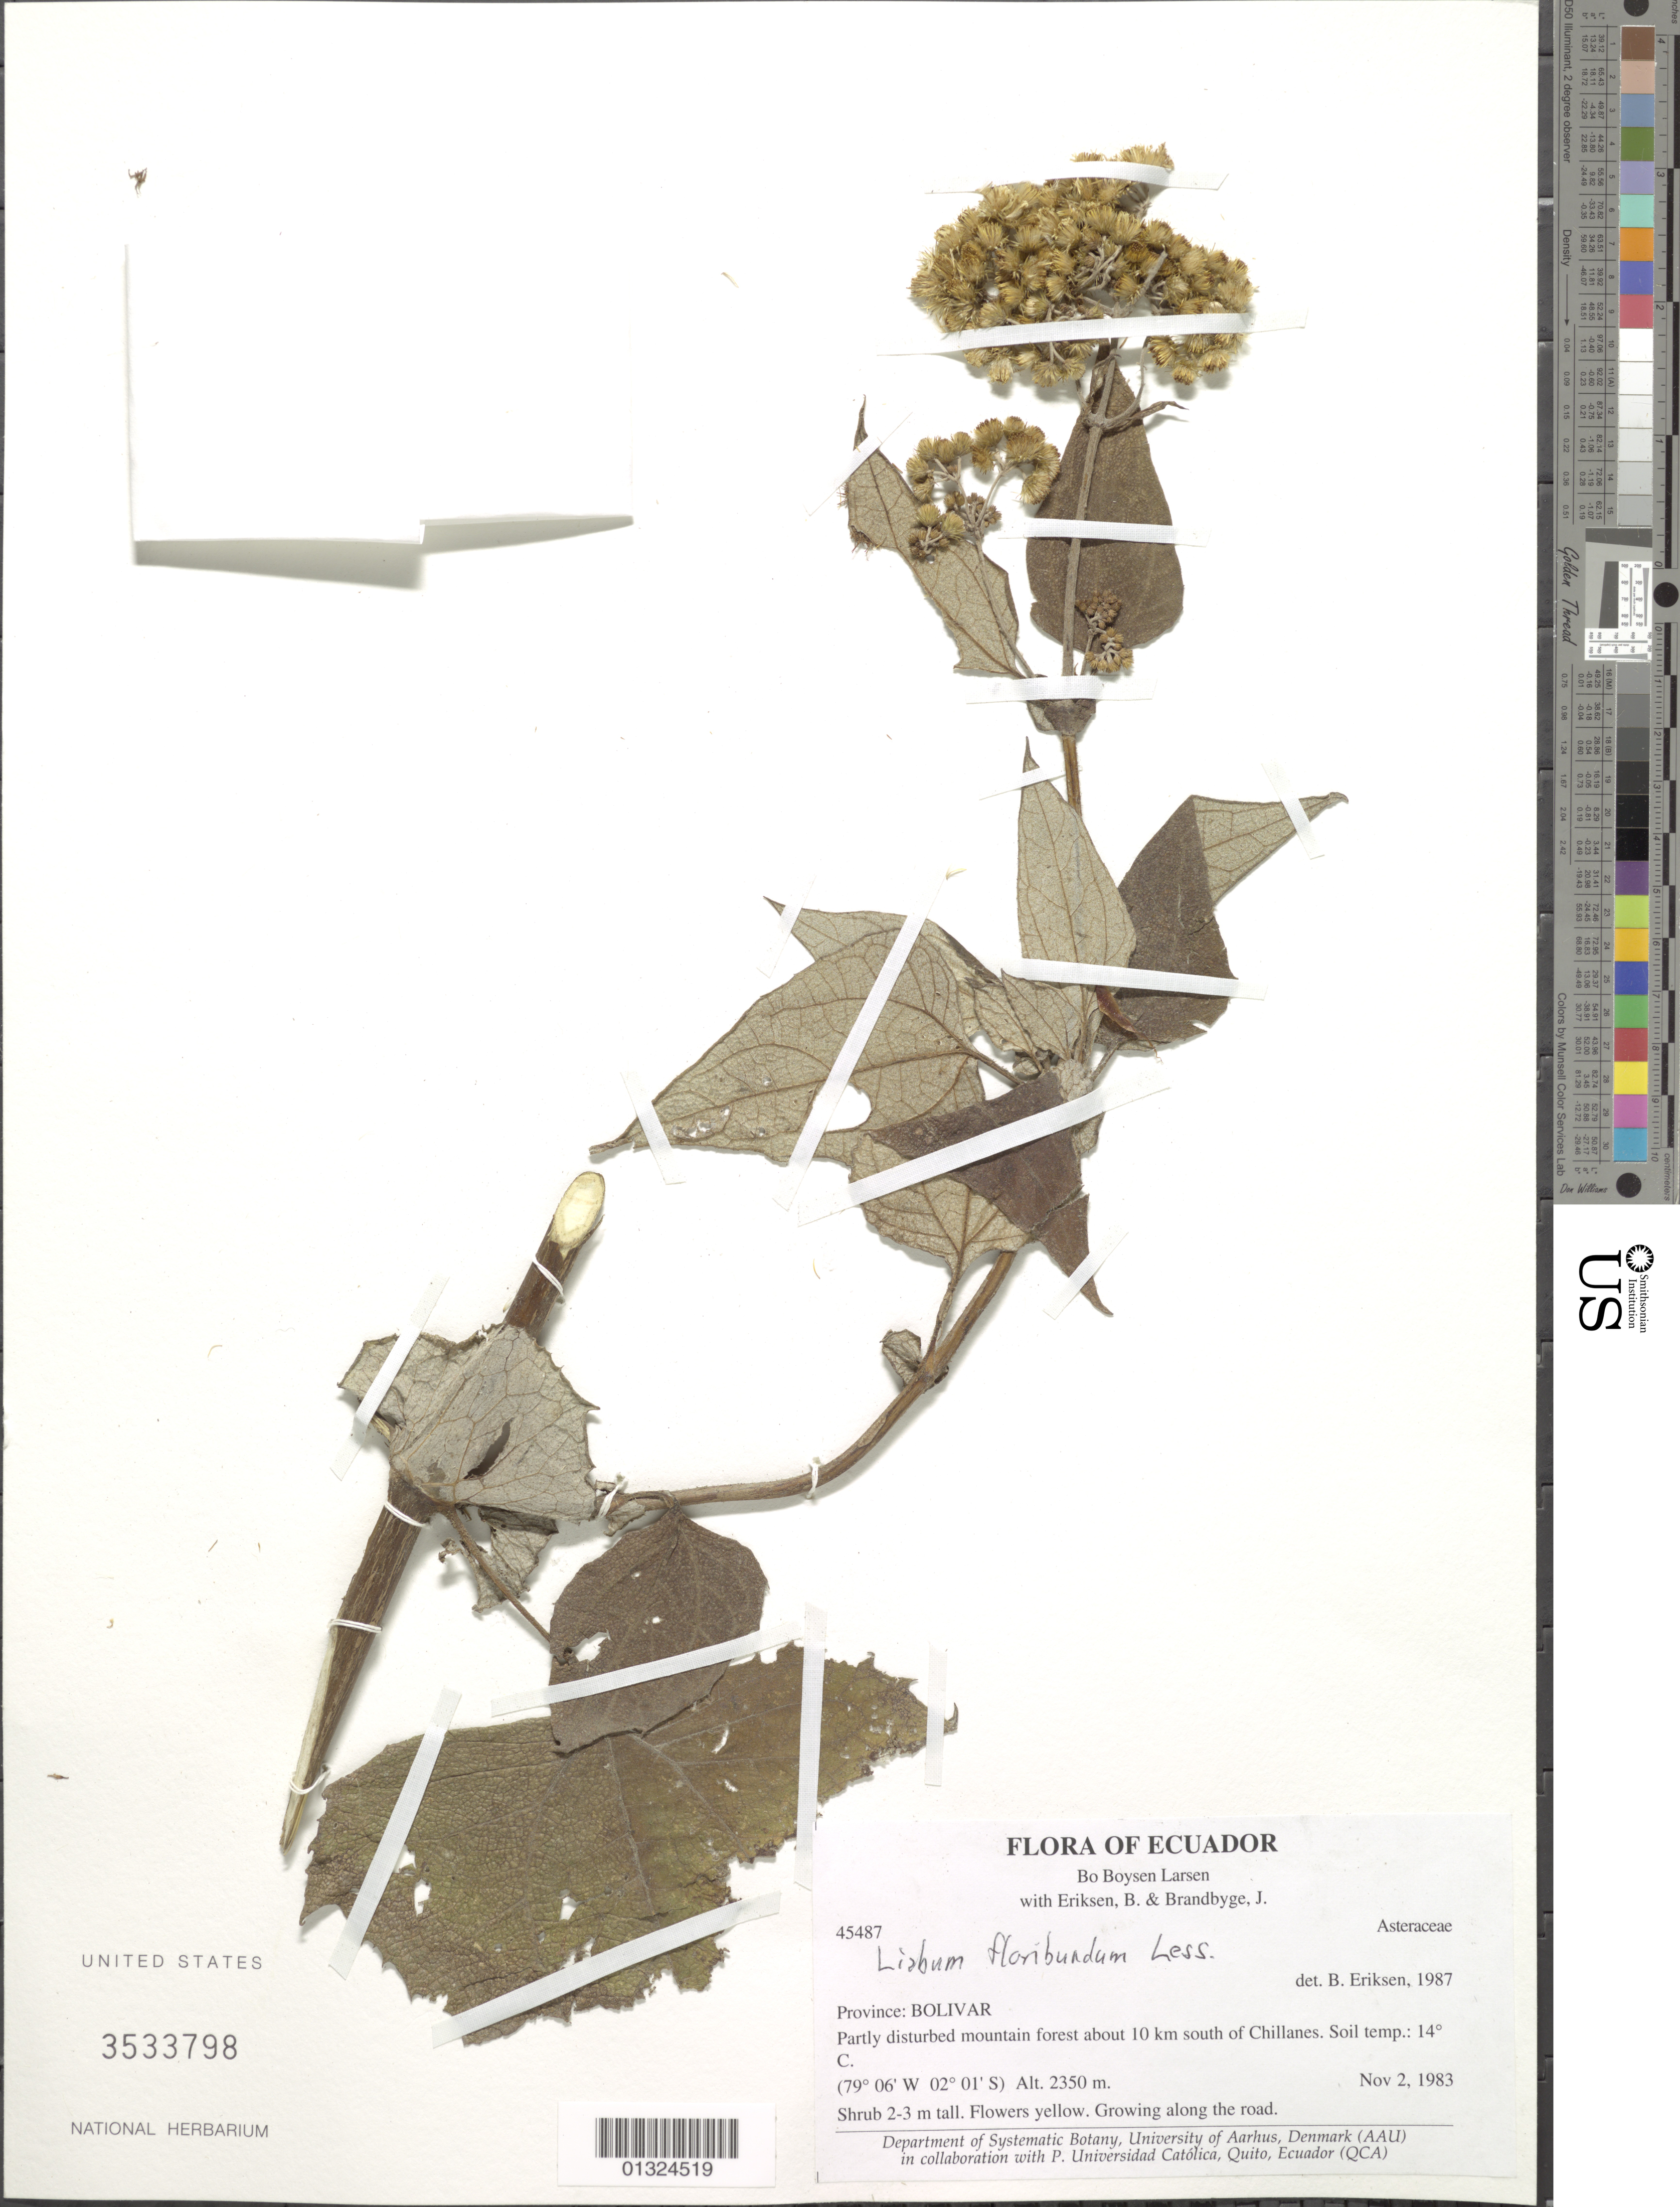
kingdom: Plantae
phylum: Tracheophyta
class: Magnoliopsida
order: Asterales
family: Asteraceae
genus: Liabum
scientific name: Liabum floribundum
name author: Less.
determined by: Robinson, Harold E., (US)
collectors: B. Boysen Larsen, B. Eriksen & J. Brandbyge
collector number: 45487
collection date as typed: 2 November 1983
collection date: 1983-11-02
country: Ecuador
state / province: Bolívar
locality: Ca. 10 km of Chillanes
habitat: Growing along the road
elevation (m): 2350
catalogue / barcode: US 3533798